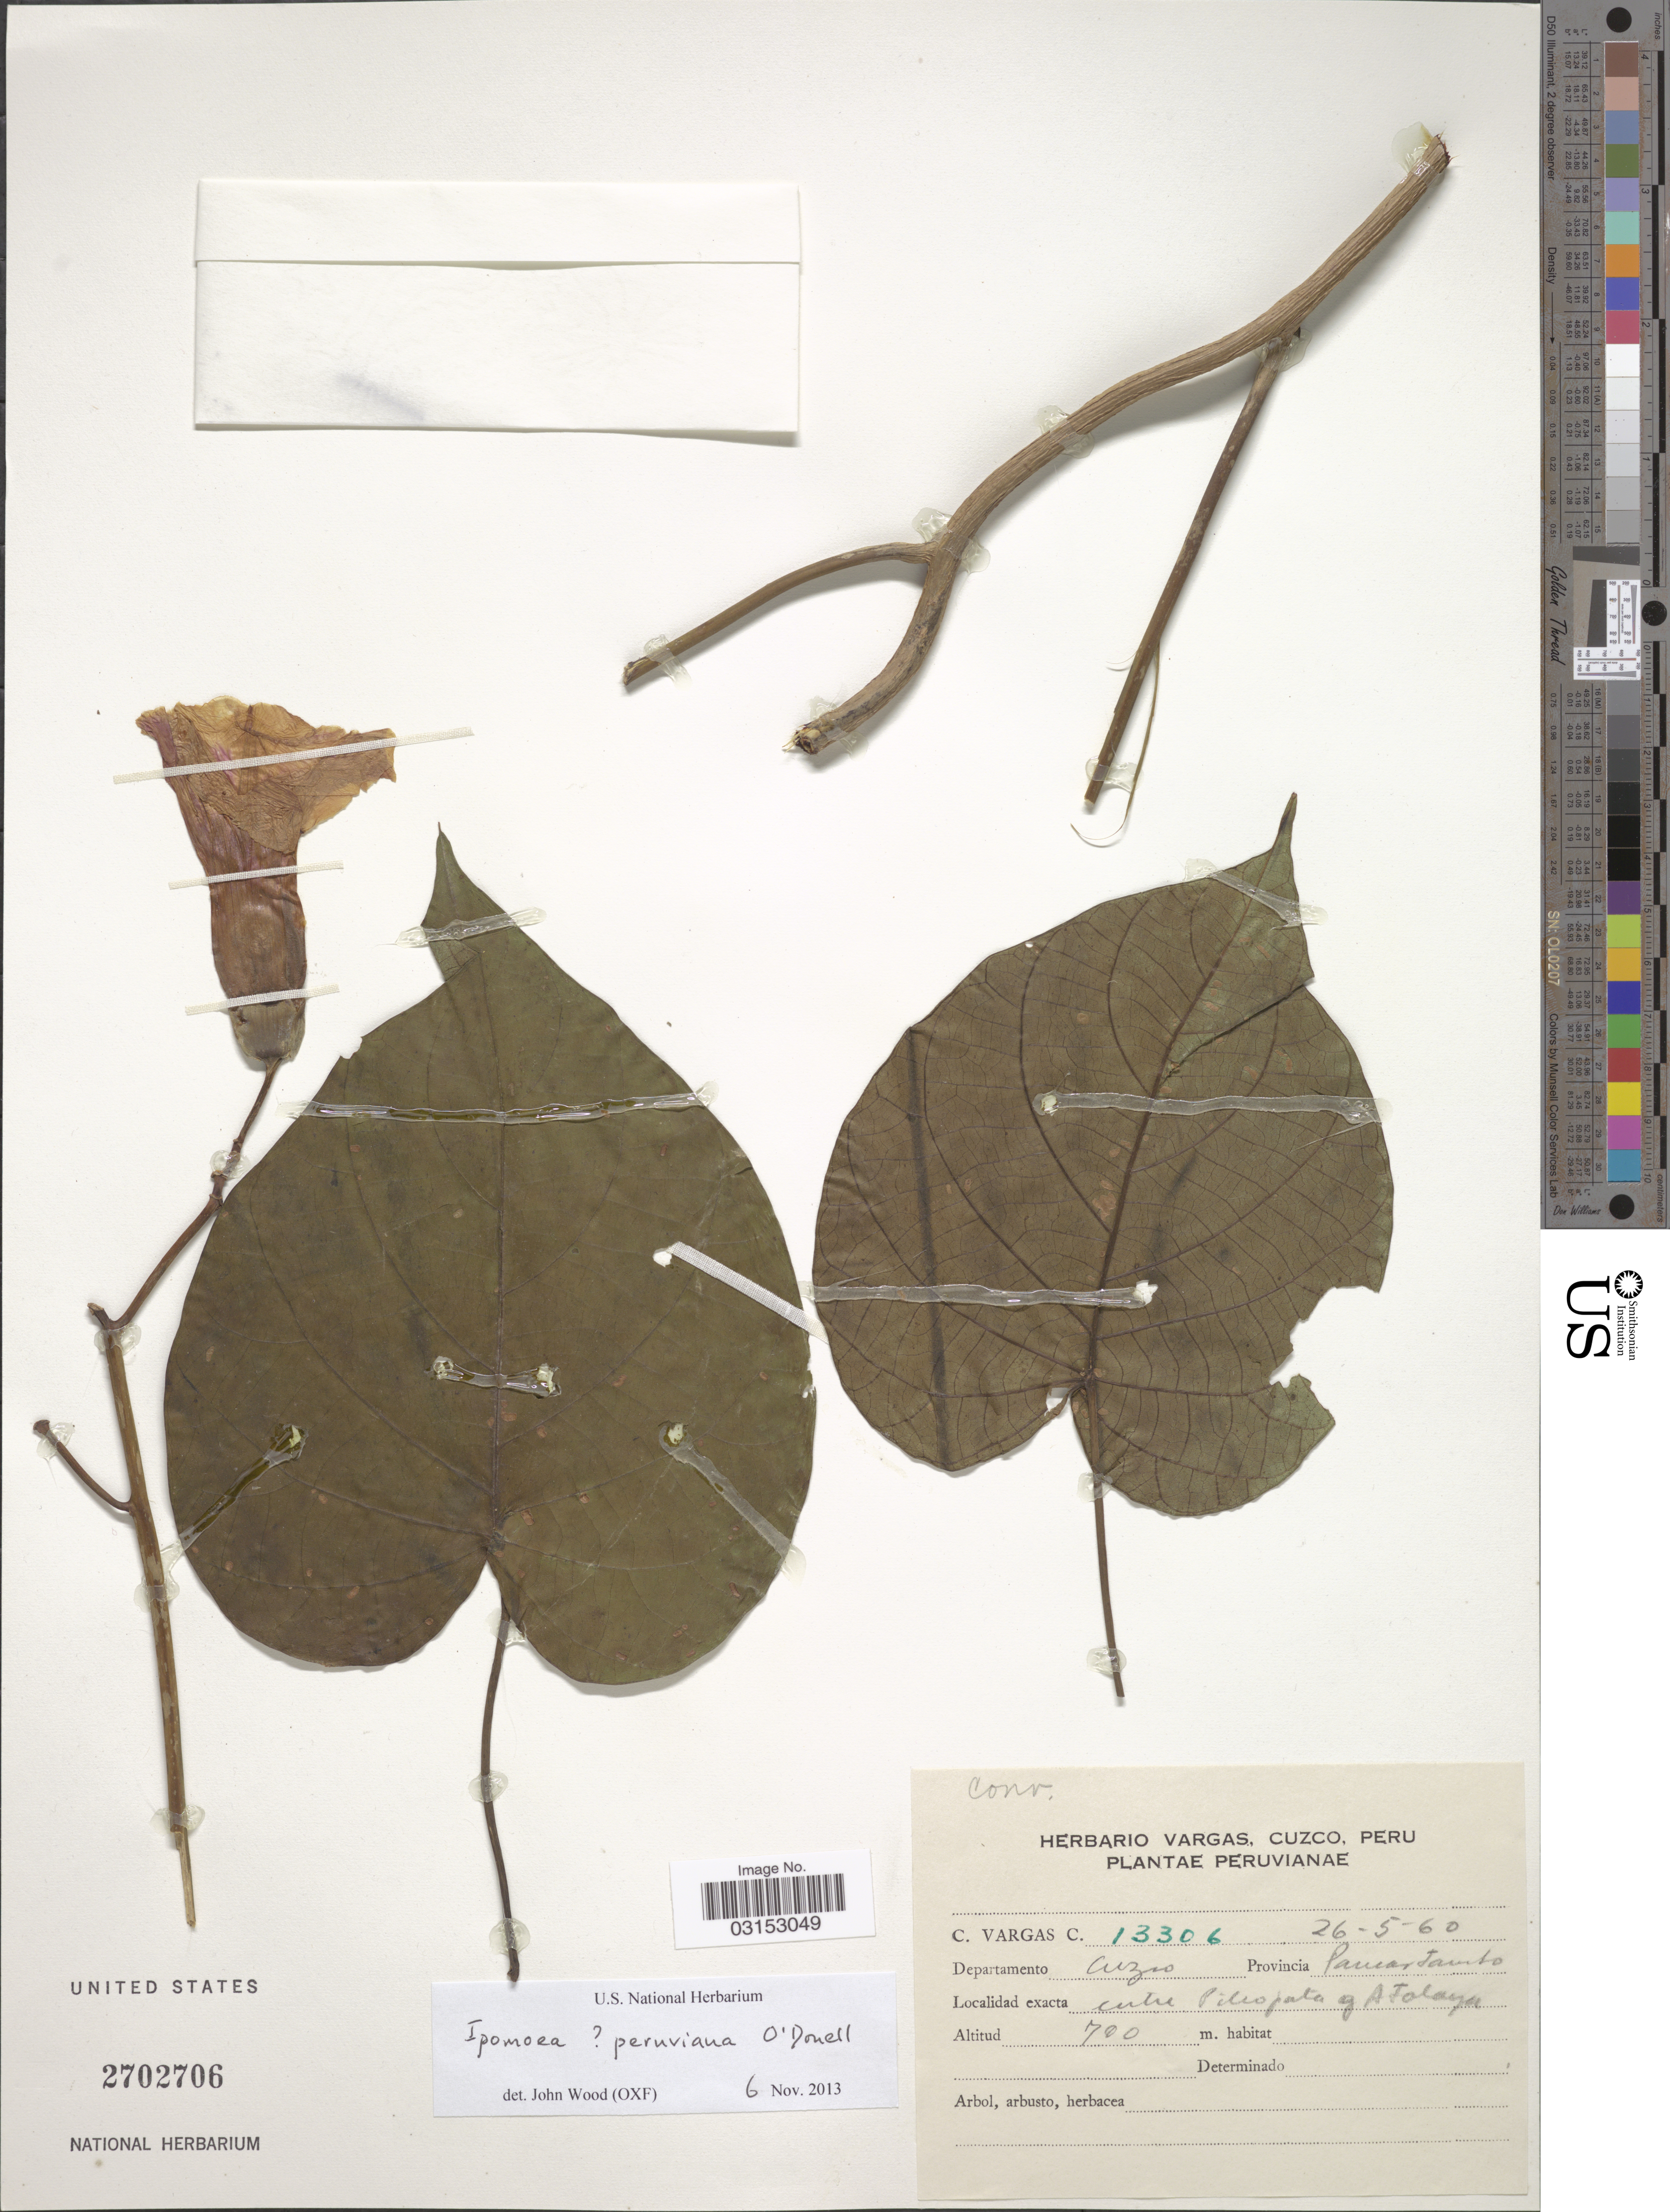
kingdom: Plantae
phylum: Tracheophyta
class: Magnoliopsida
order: Solanales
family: Convolvulaceae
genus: Ipomoea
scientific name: Ipomoea peruviana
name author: O'Donell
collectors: C. Vargas Calderón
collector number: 13306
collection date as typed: Transcribed d/m/y: 26/5/60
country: Peru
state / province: Cusco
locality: Departamento Cuzco. Provincia Paucartambo. Entre Pilcopato y Atalaya.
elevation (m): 700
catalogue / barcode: US 2702706